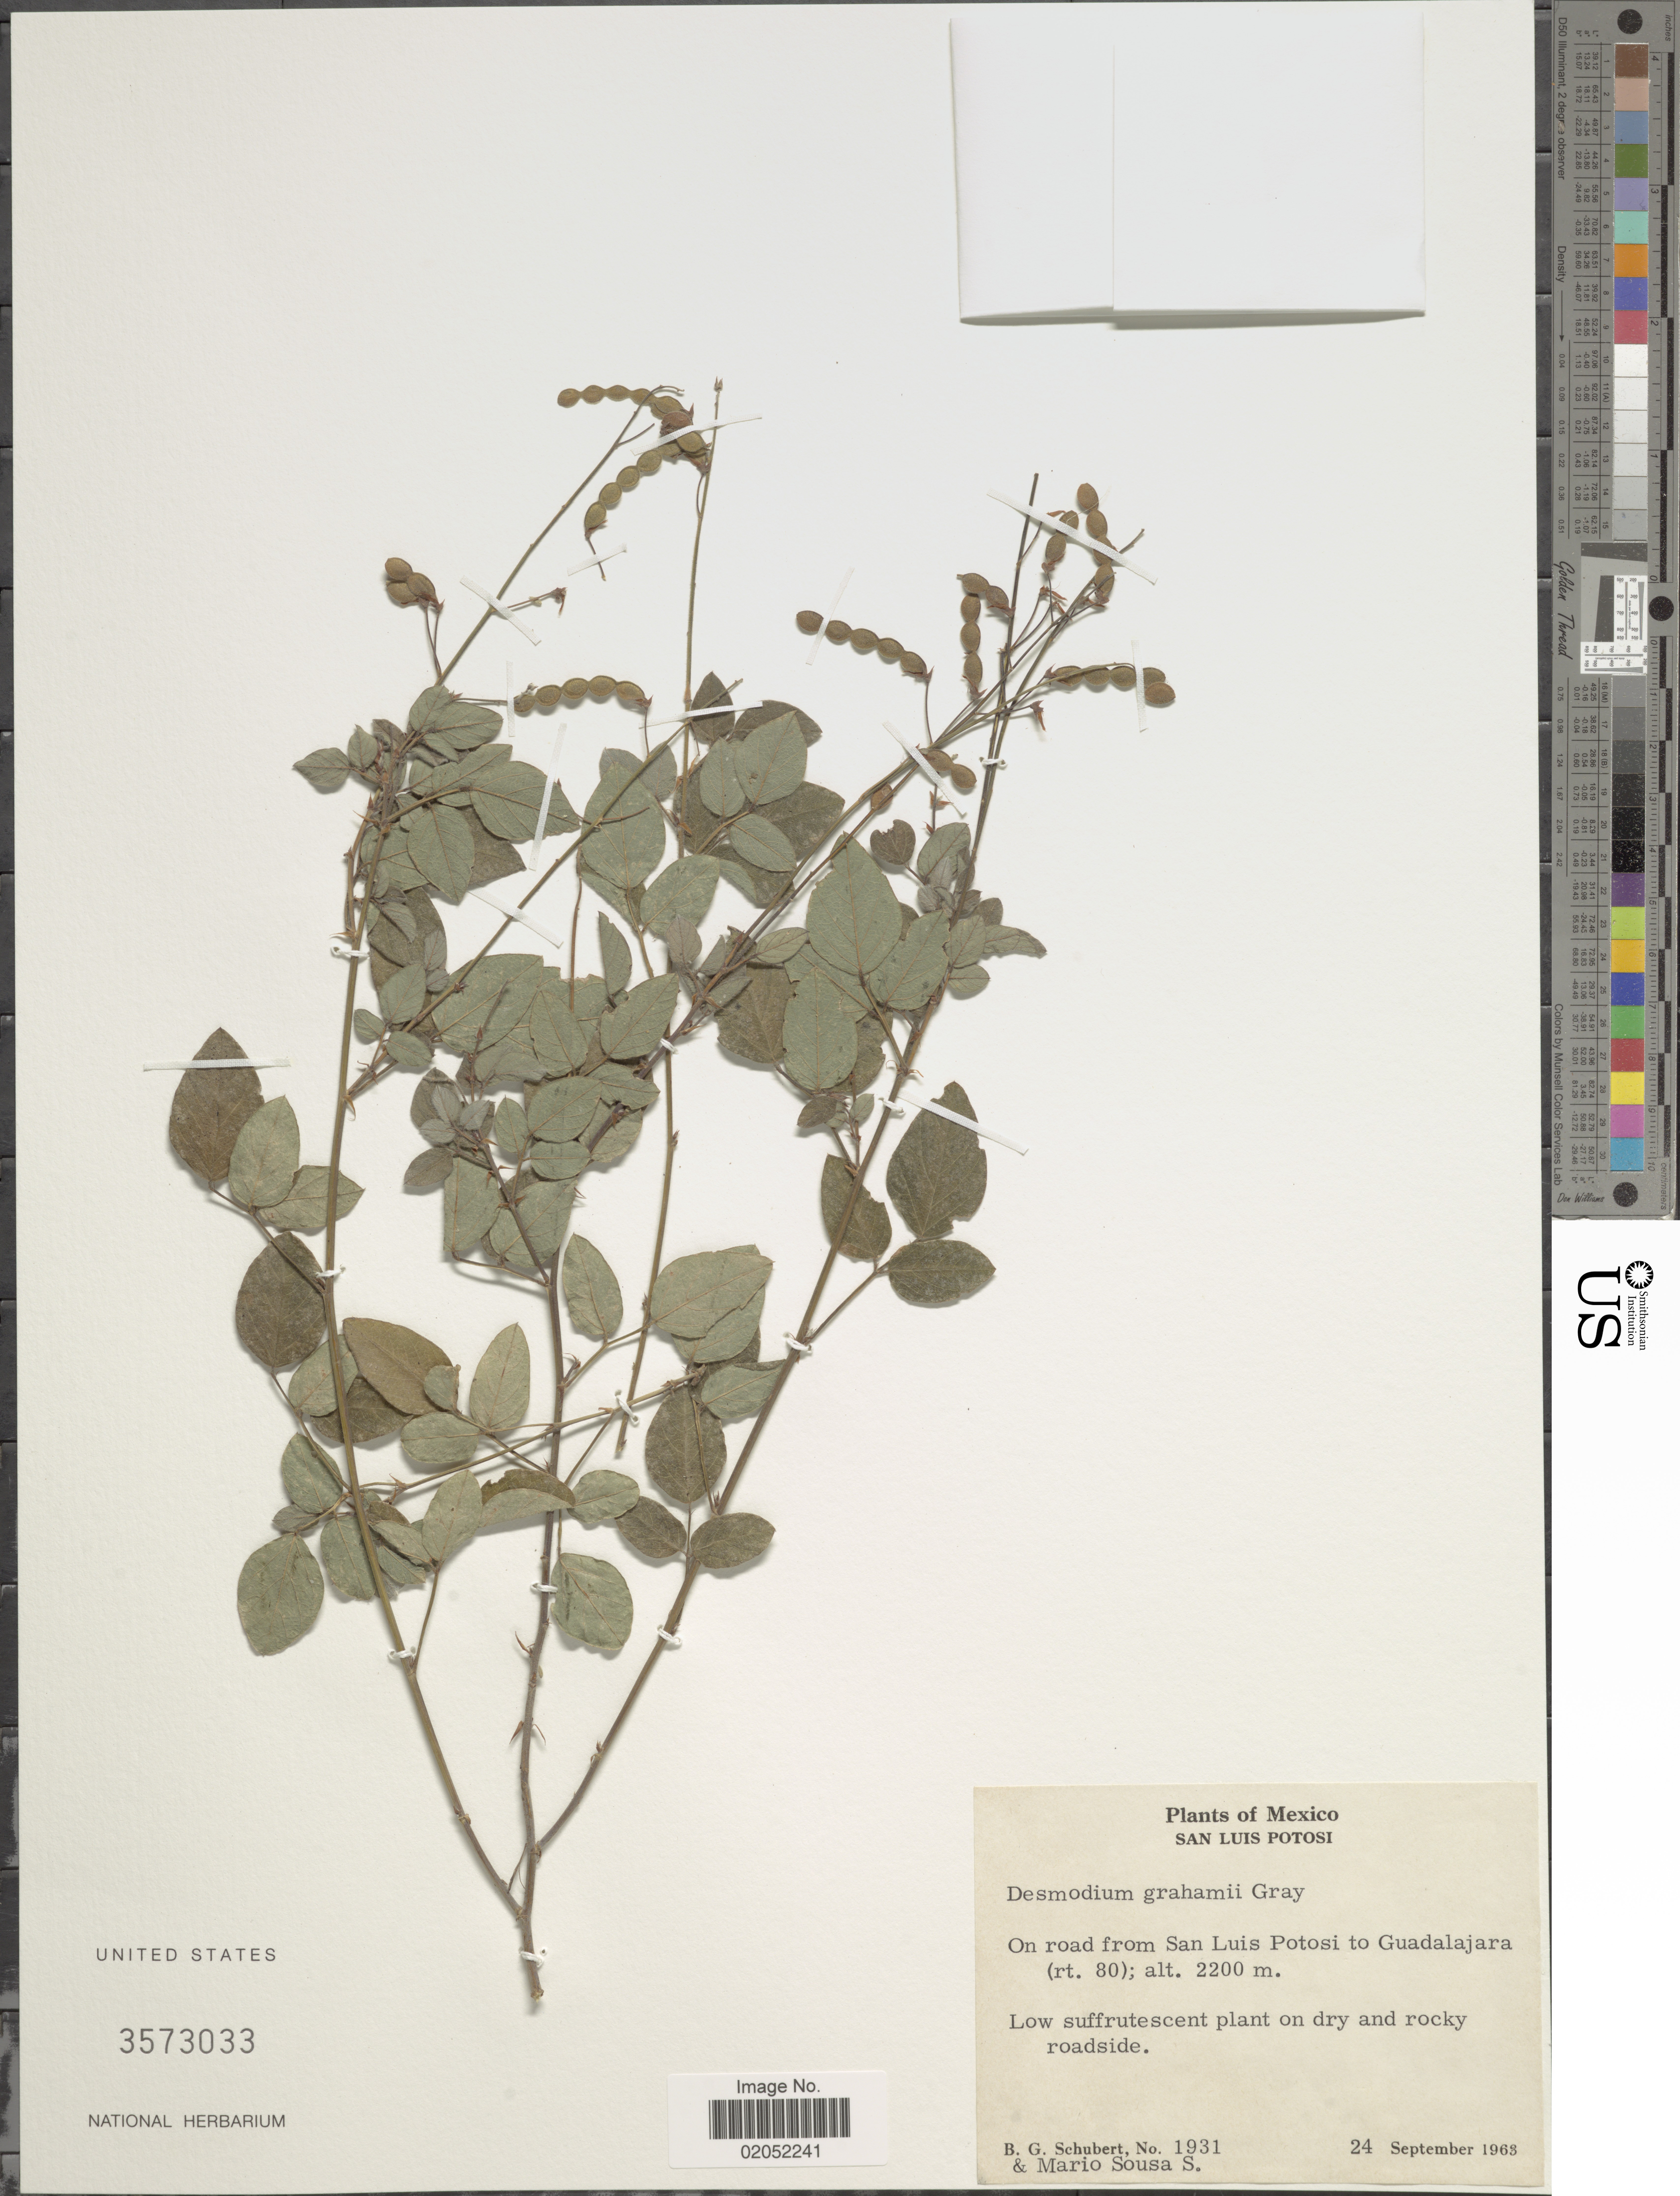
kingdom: Plantae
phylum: Tracheophyta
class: Magnoliopsida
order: Fabales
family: Fabaceae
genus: Desmodium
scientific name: Desmodium grahamii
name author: A. Gray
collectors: B. Schubert & M. Sousa S.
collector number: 1931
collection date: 1963-09-24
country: Mexico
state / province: San Luis Potosí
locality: San Luis Potosi, On road from San Luis Potosi to Guadalajara.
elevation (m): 2200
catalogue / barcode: US 3573033